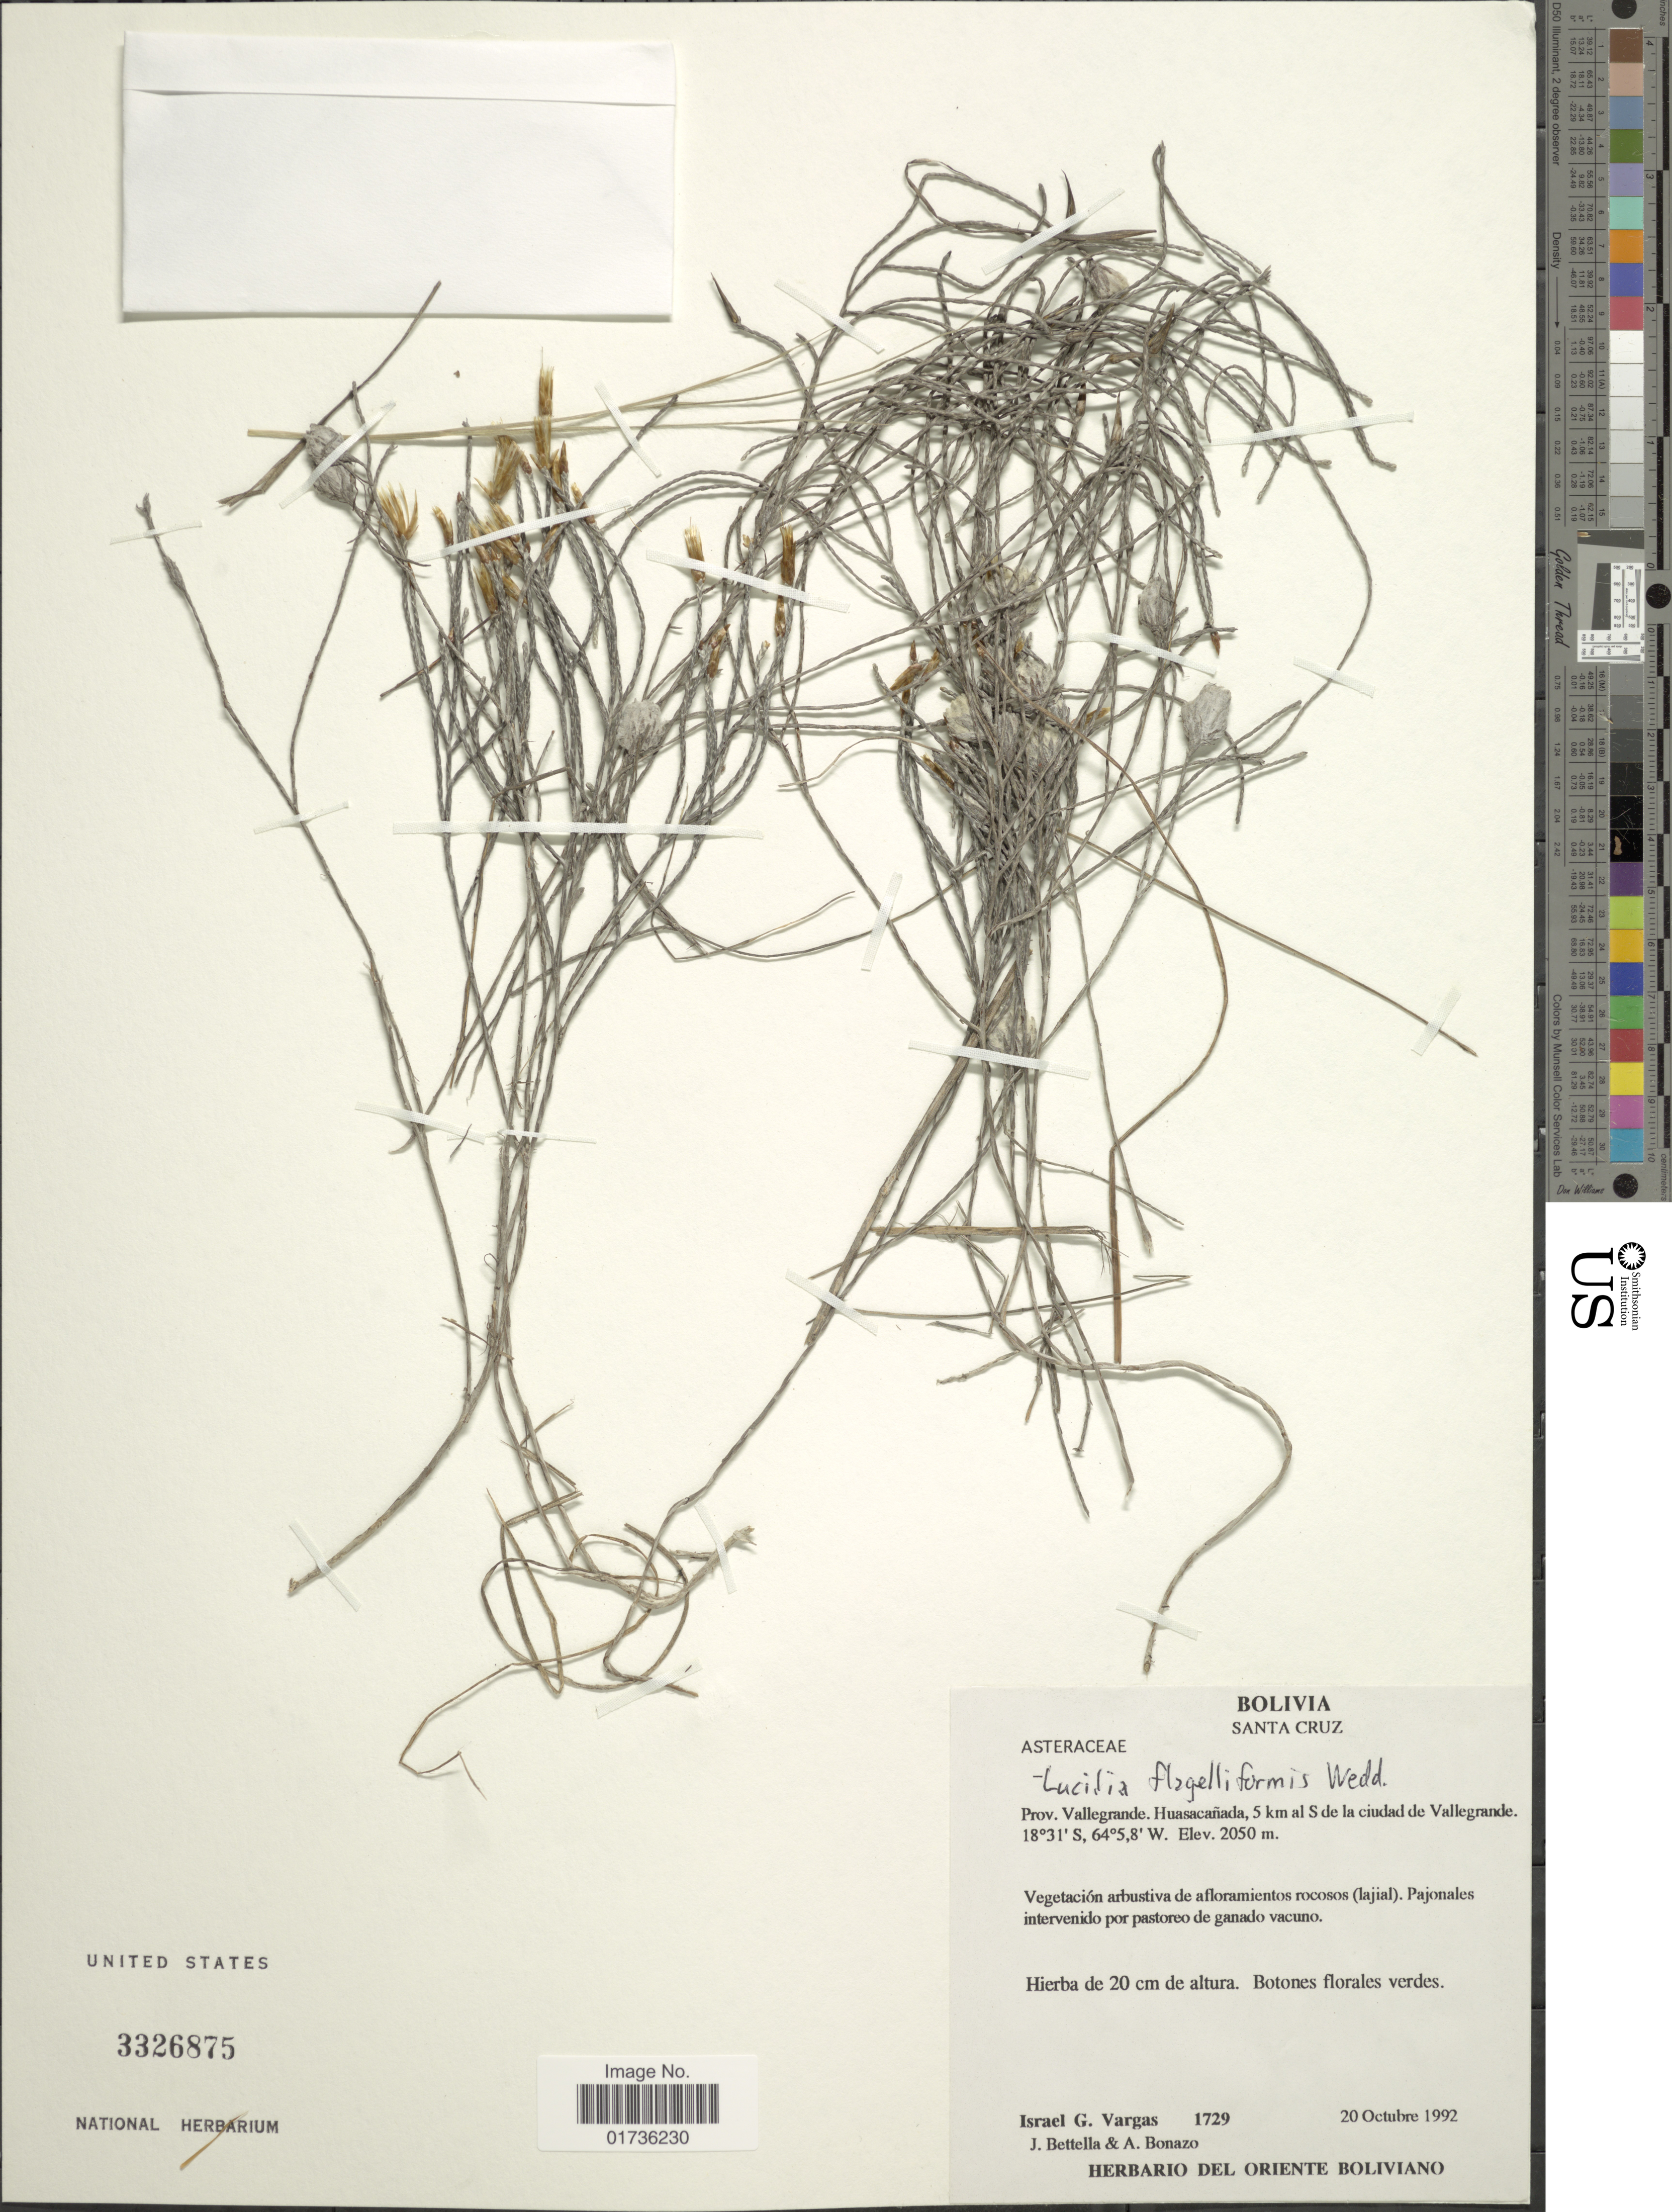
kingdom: Plantae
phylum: Tracheophyta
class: Magnoliopsida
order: Asterales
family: Asteraceae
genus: Lucilia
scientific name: Lucilia flagelliformis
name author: Wedd.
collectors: I. Vargas, J. Bettella & A. Bonazo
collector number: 1729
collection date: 1992-10-20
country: Bolivia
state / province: Santa Cruz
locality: Prov. Vallegrande. Huasacañada, 5 km al S de la ciudad de Vallegrande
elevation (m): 2050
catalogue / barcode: US 3326875